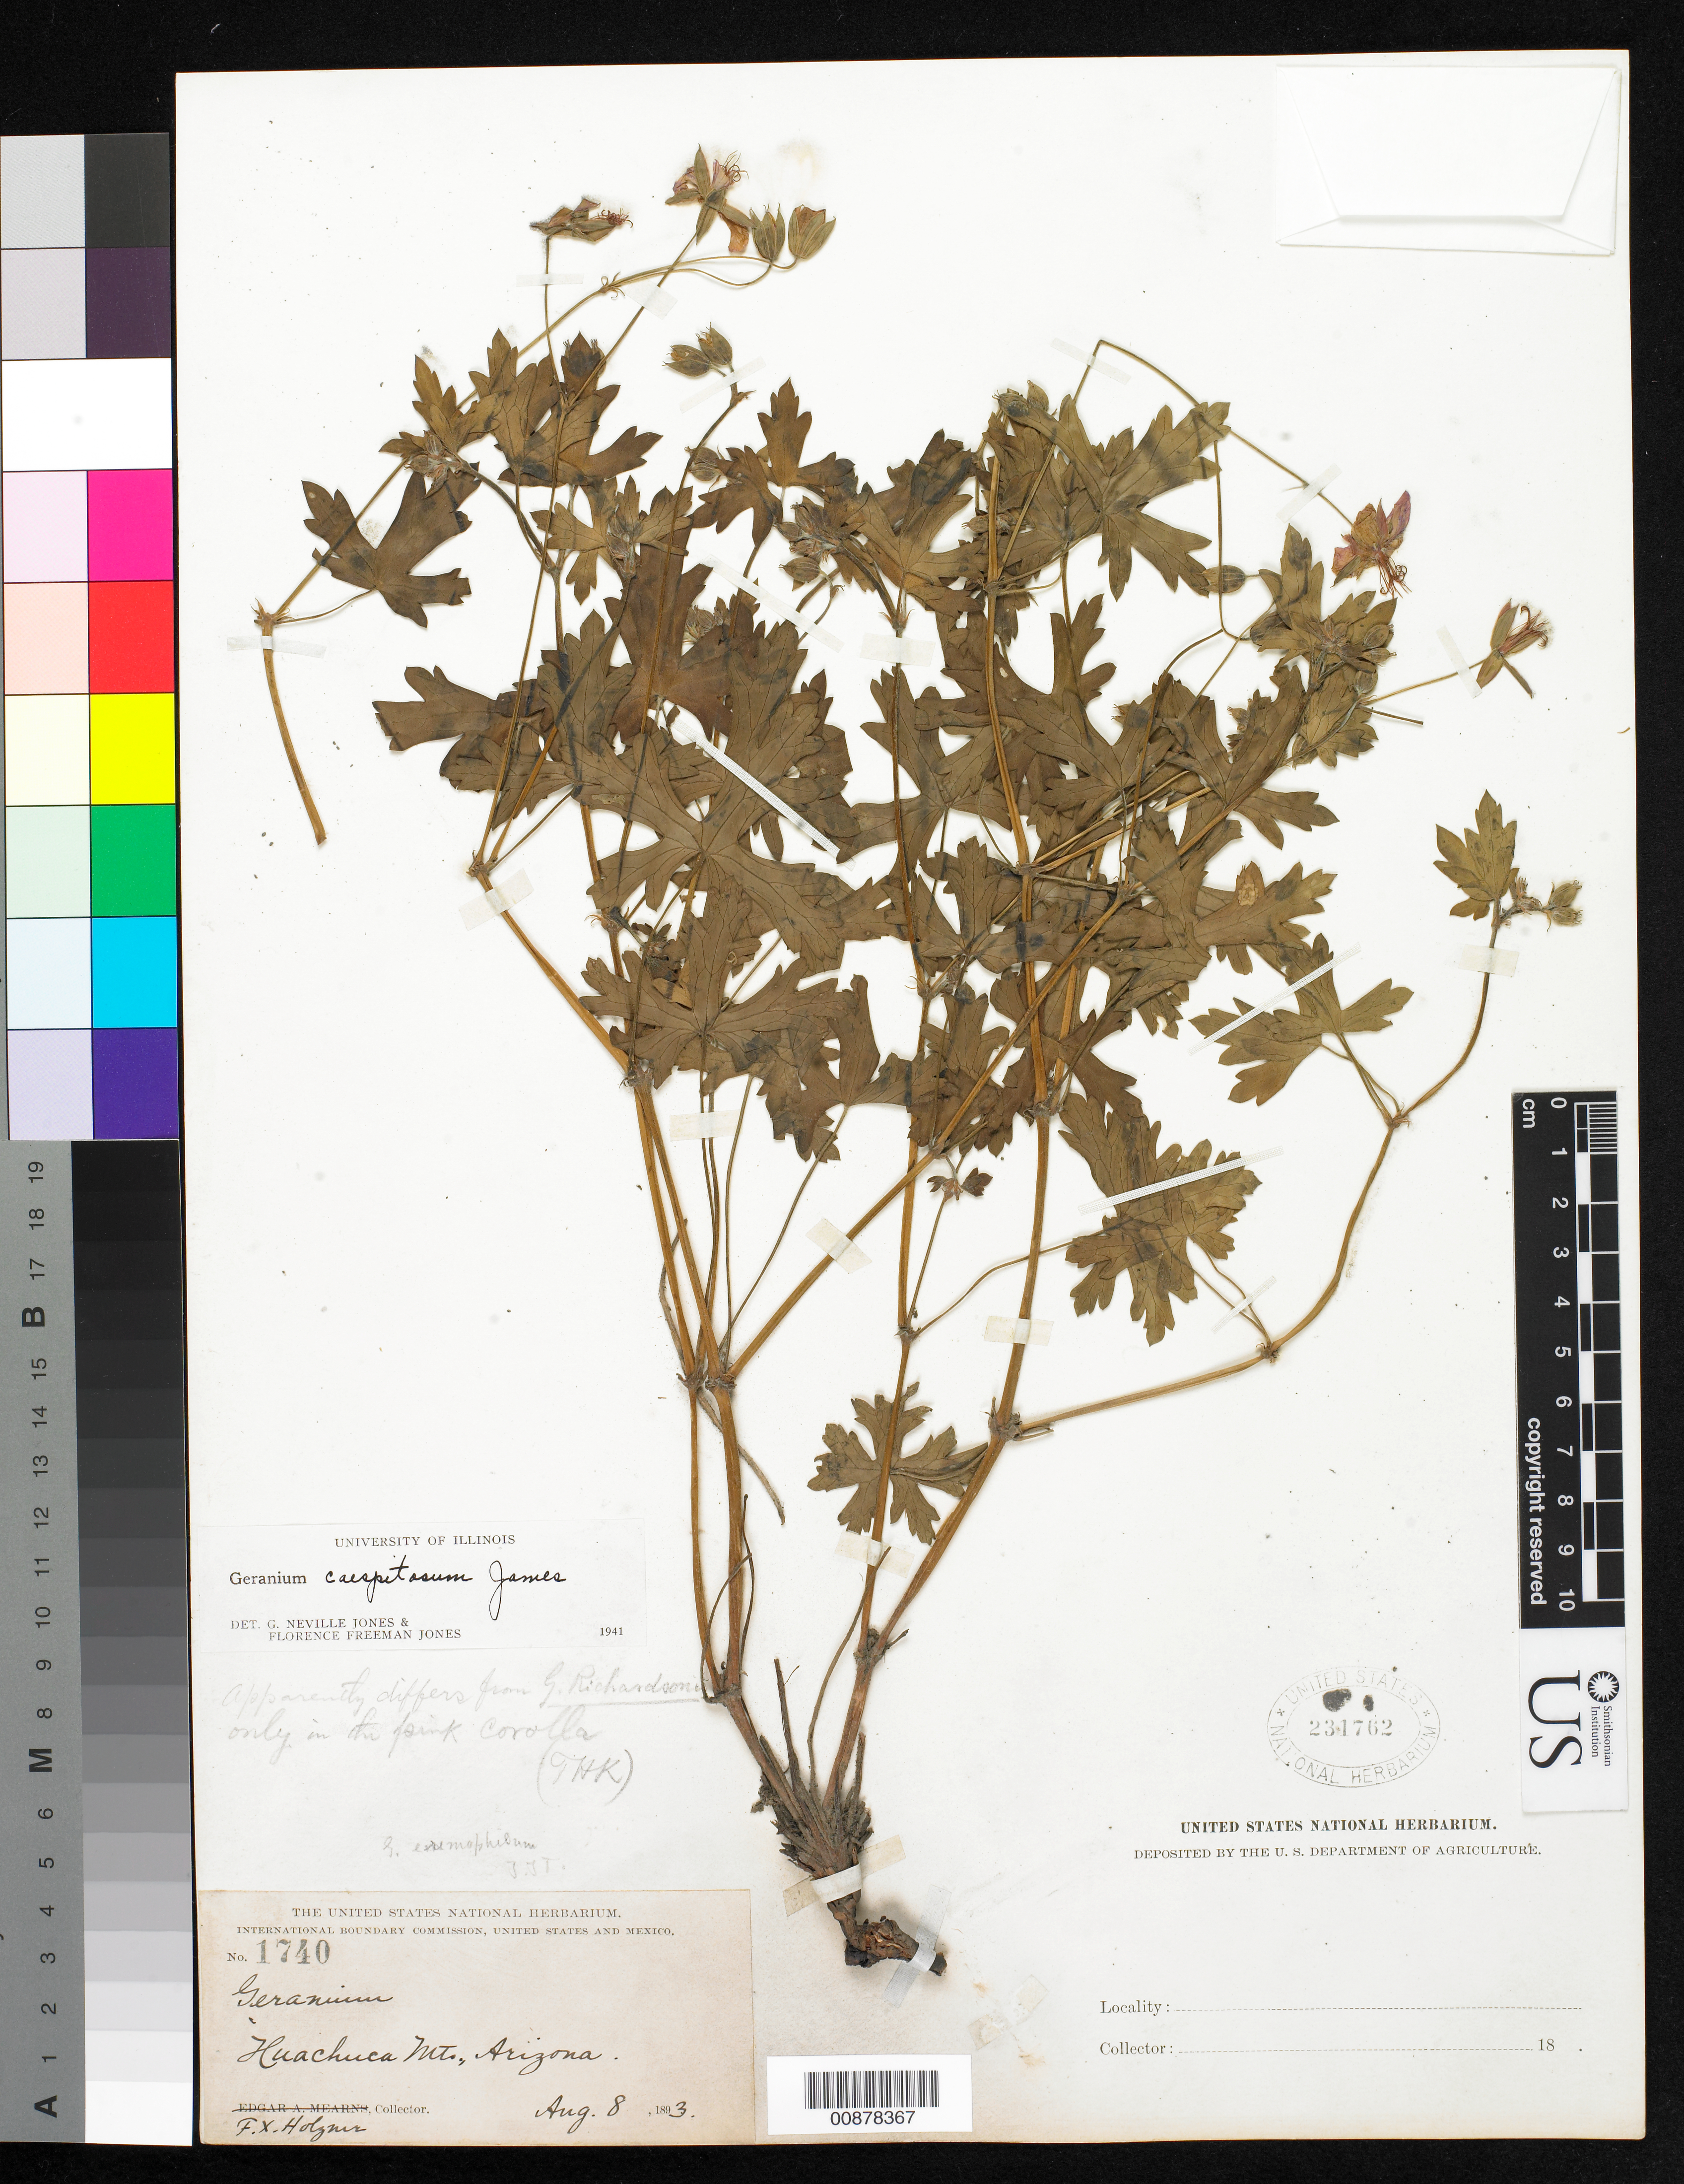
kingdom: Plantae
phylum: Tracheophyta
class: Magnoliopsida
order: Geraniales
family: Geraniaceae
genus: Geranium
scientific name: Geranium caespitosum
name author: E. James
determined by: Jones, G. N.; Jones, F. F.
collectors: F. X. Holzner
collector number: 1740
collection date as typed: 08 Aug 1893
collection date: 1893-08-08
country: United States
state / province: Arizona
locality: Huachuca Mts.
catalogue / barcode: US 231762